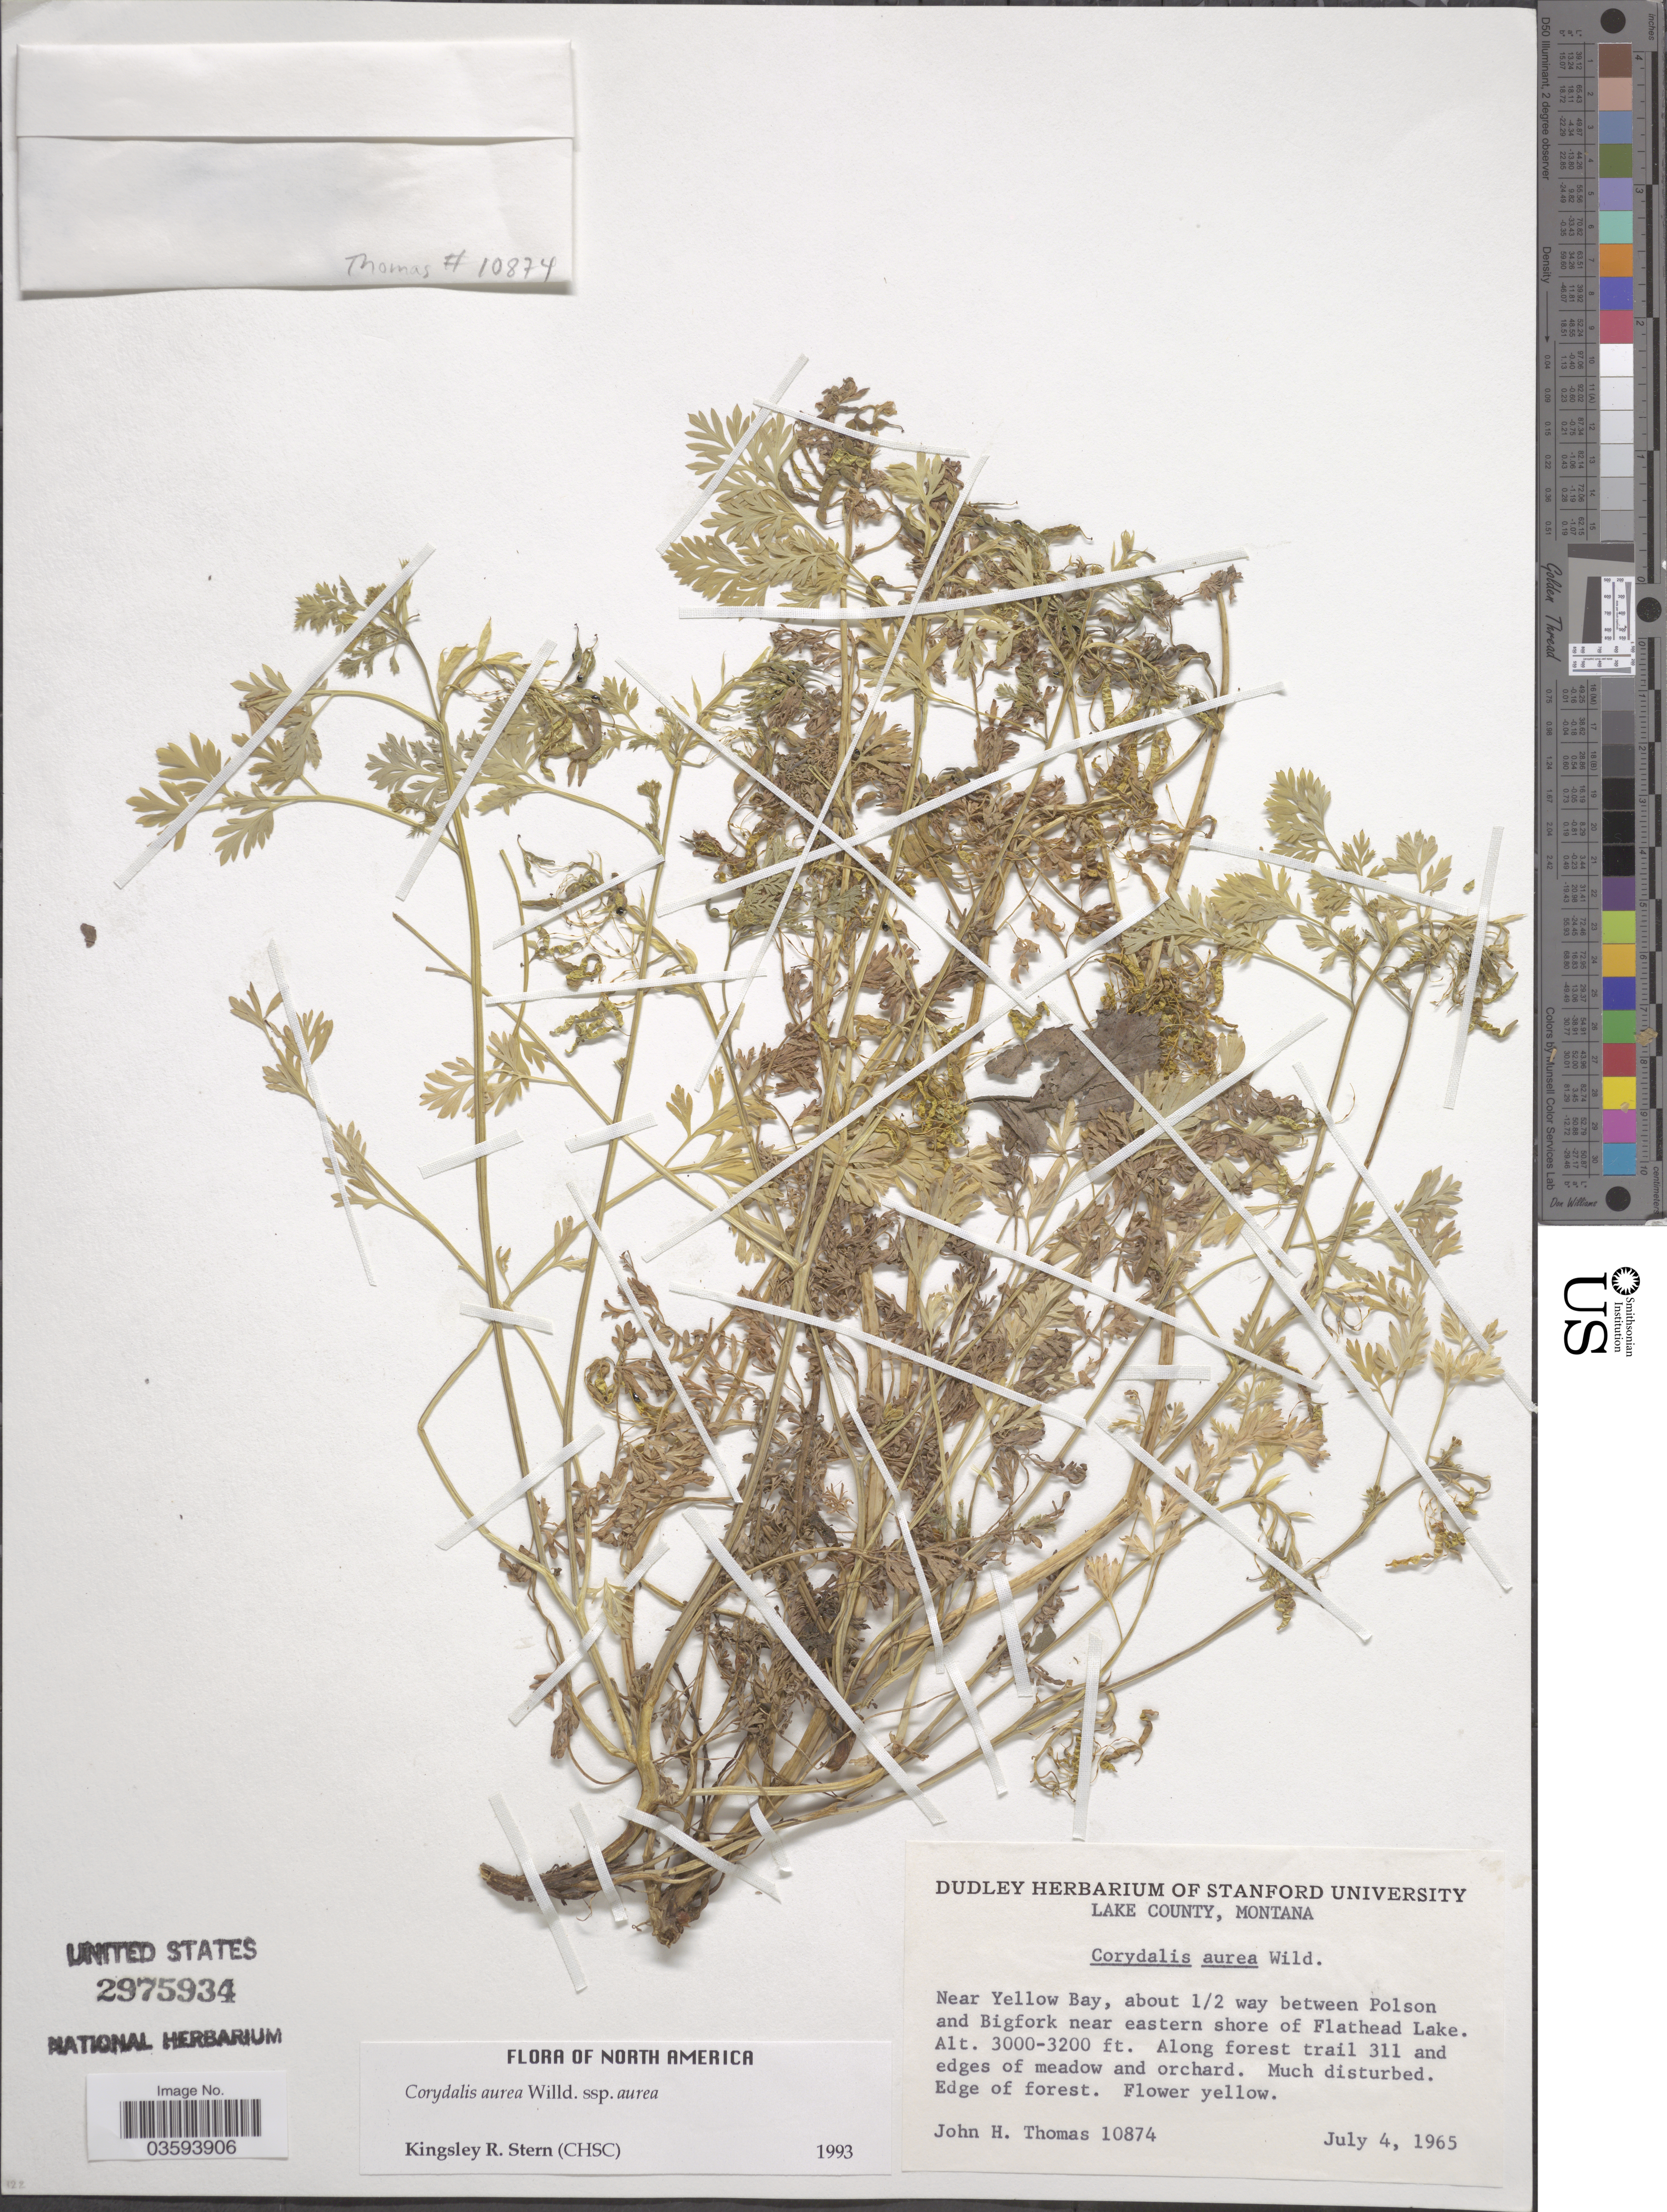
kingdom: Plantae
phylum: Tracheophyta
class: Magnoliopsida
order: Ranunculales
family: Papaveraceae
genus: Corydalis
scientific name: Corydalis aurea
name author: Willd.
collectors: J. H. Thomas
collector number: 10874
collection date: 1965-07-04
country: United States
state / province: Montana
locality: Lake County. Near Yellow Bay, about ½ way between Polson and Bigfork near eastern shore of Flathead Lake. Along forest trail 311 and edges of meadow and orchard.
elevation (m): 914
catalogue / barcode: US 2975934